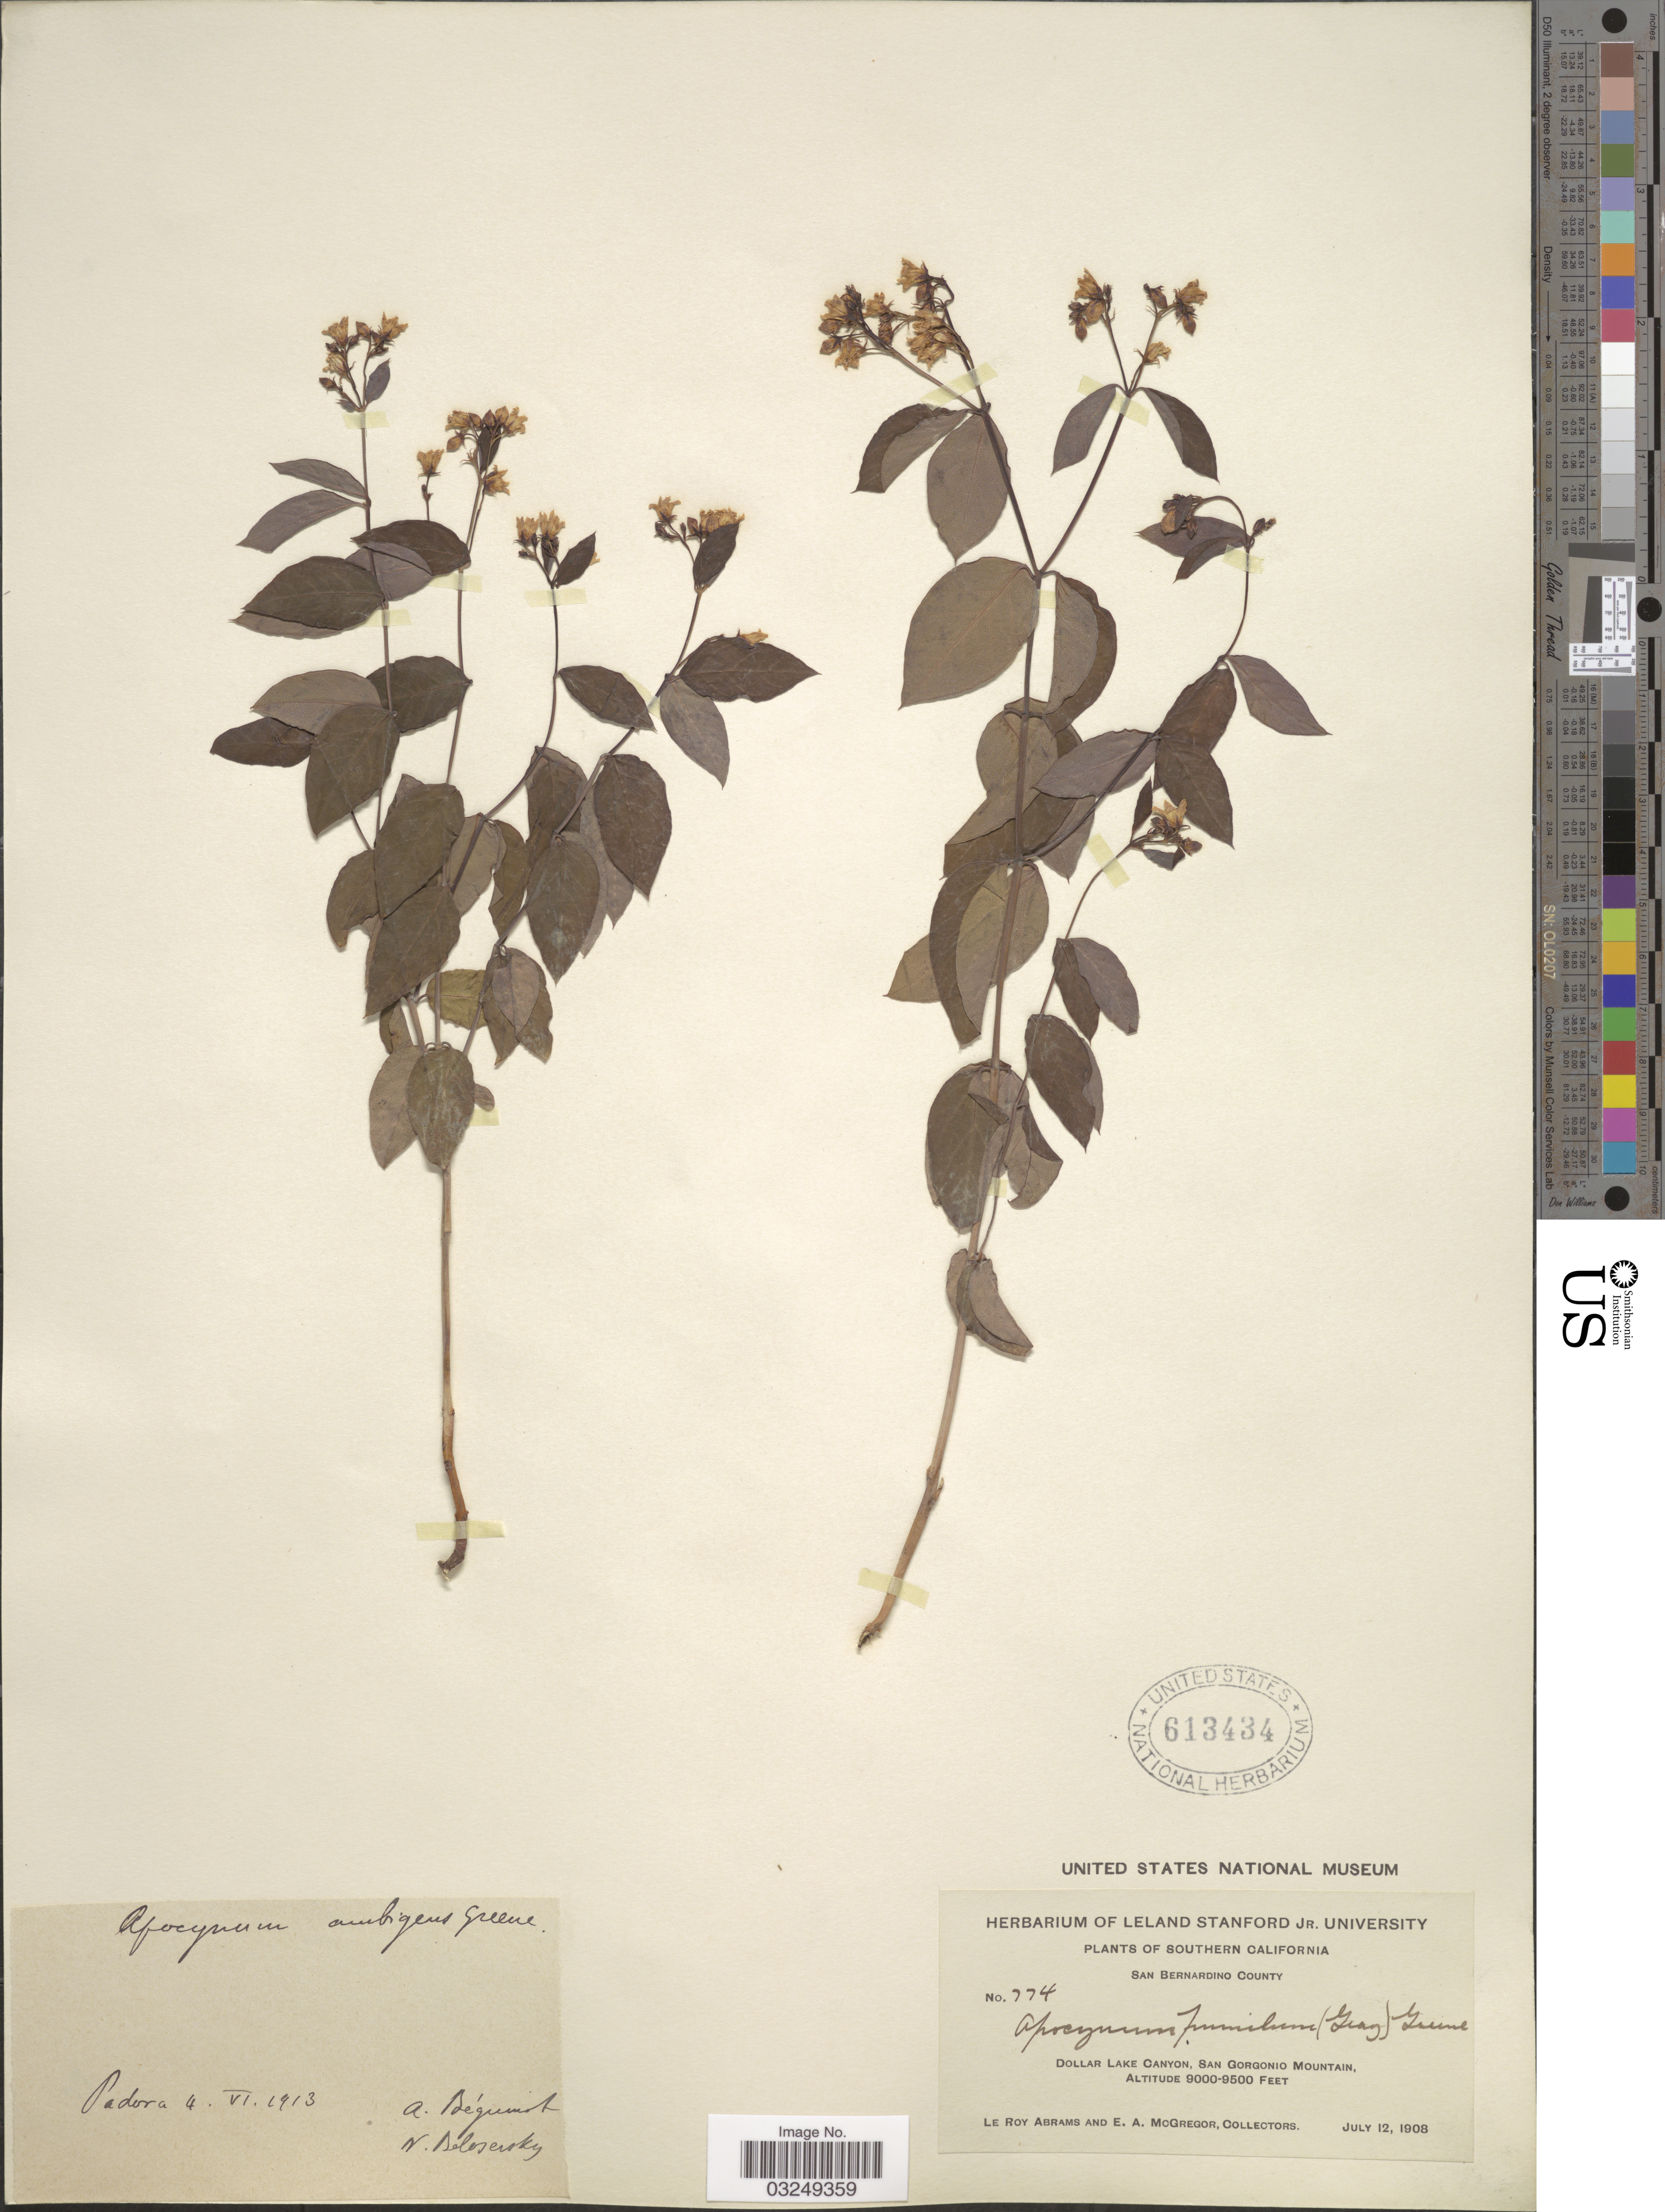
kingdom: Plantae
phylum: Tracheophyta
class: Magnoliopsida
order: Gentianales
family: Apocynaceae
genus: Apocynum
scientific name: Apocynum ambigens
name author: S.W. Greene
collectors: L. Abrams & E. A. McGregor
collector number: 774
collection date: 1908-07-12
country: United States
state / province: California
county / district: San Bernardino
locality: Southern California. San Bernardino County. Dollar Lake Canyon, San Gorgonio Mountain.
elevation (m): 2743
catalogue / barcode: US 613434